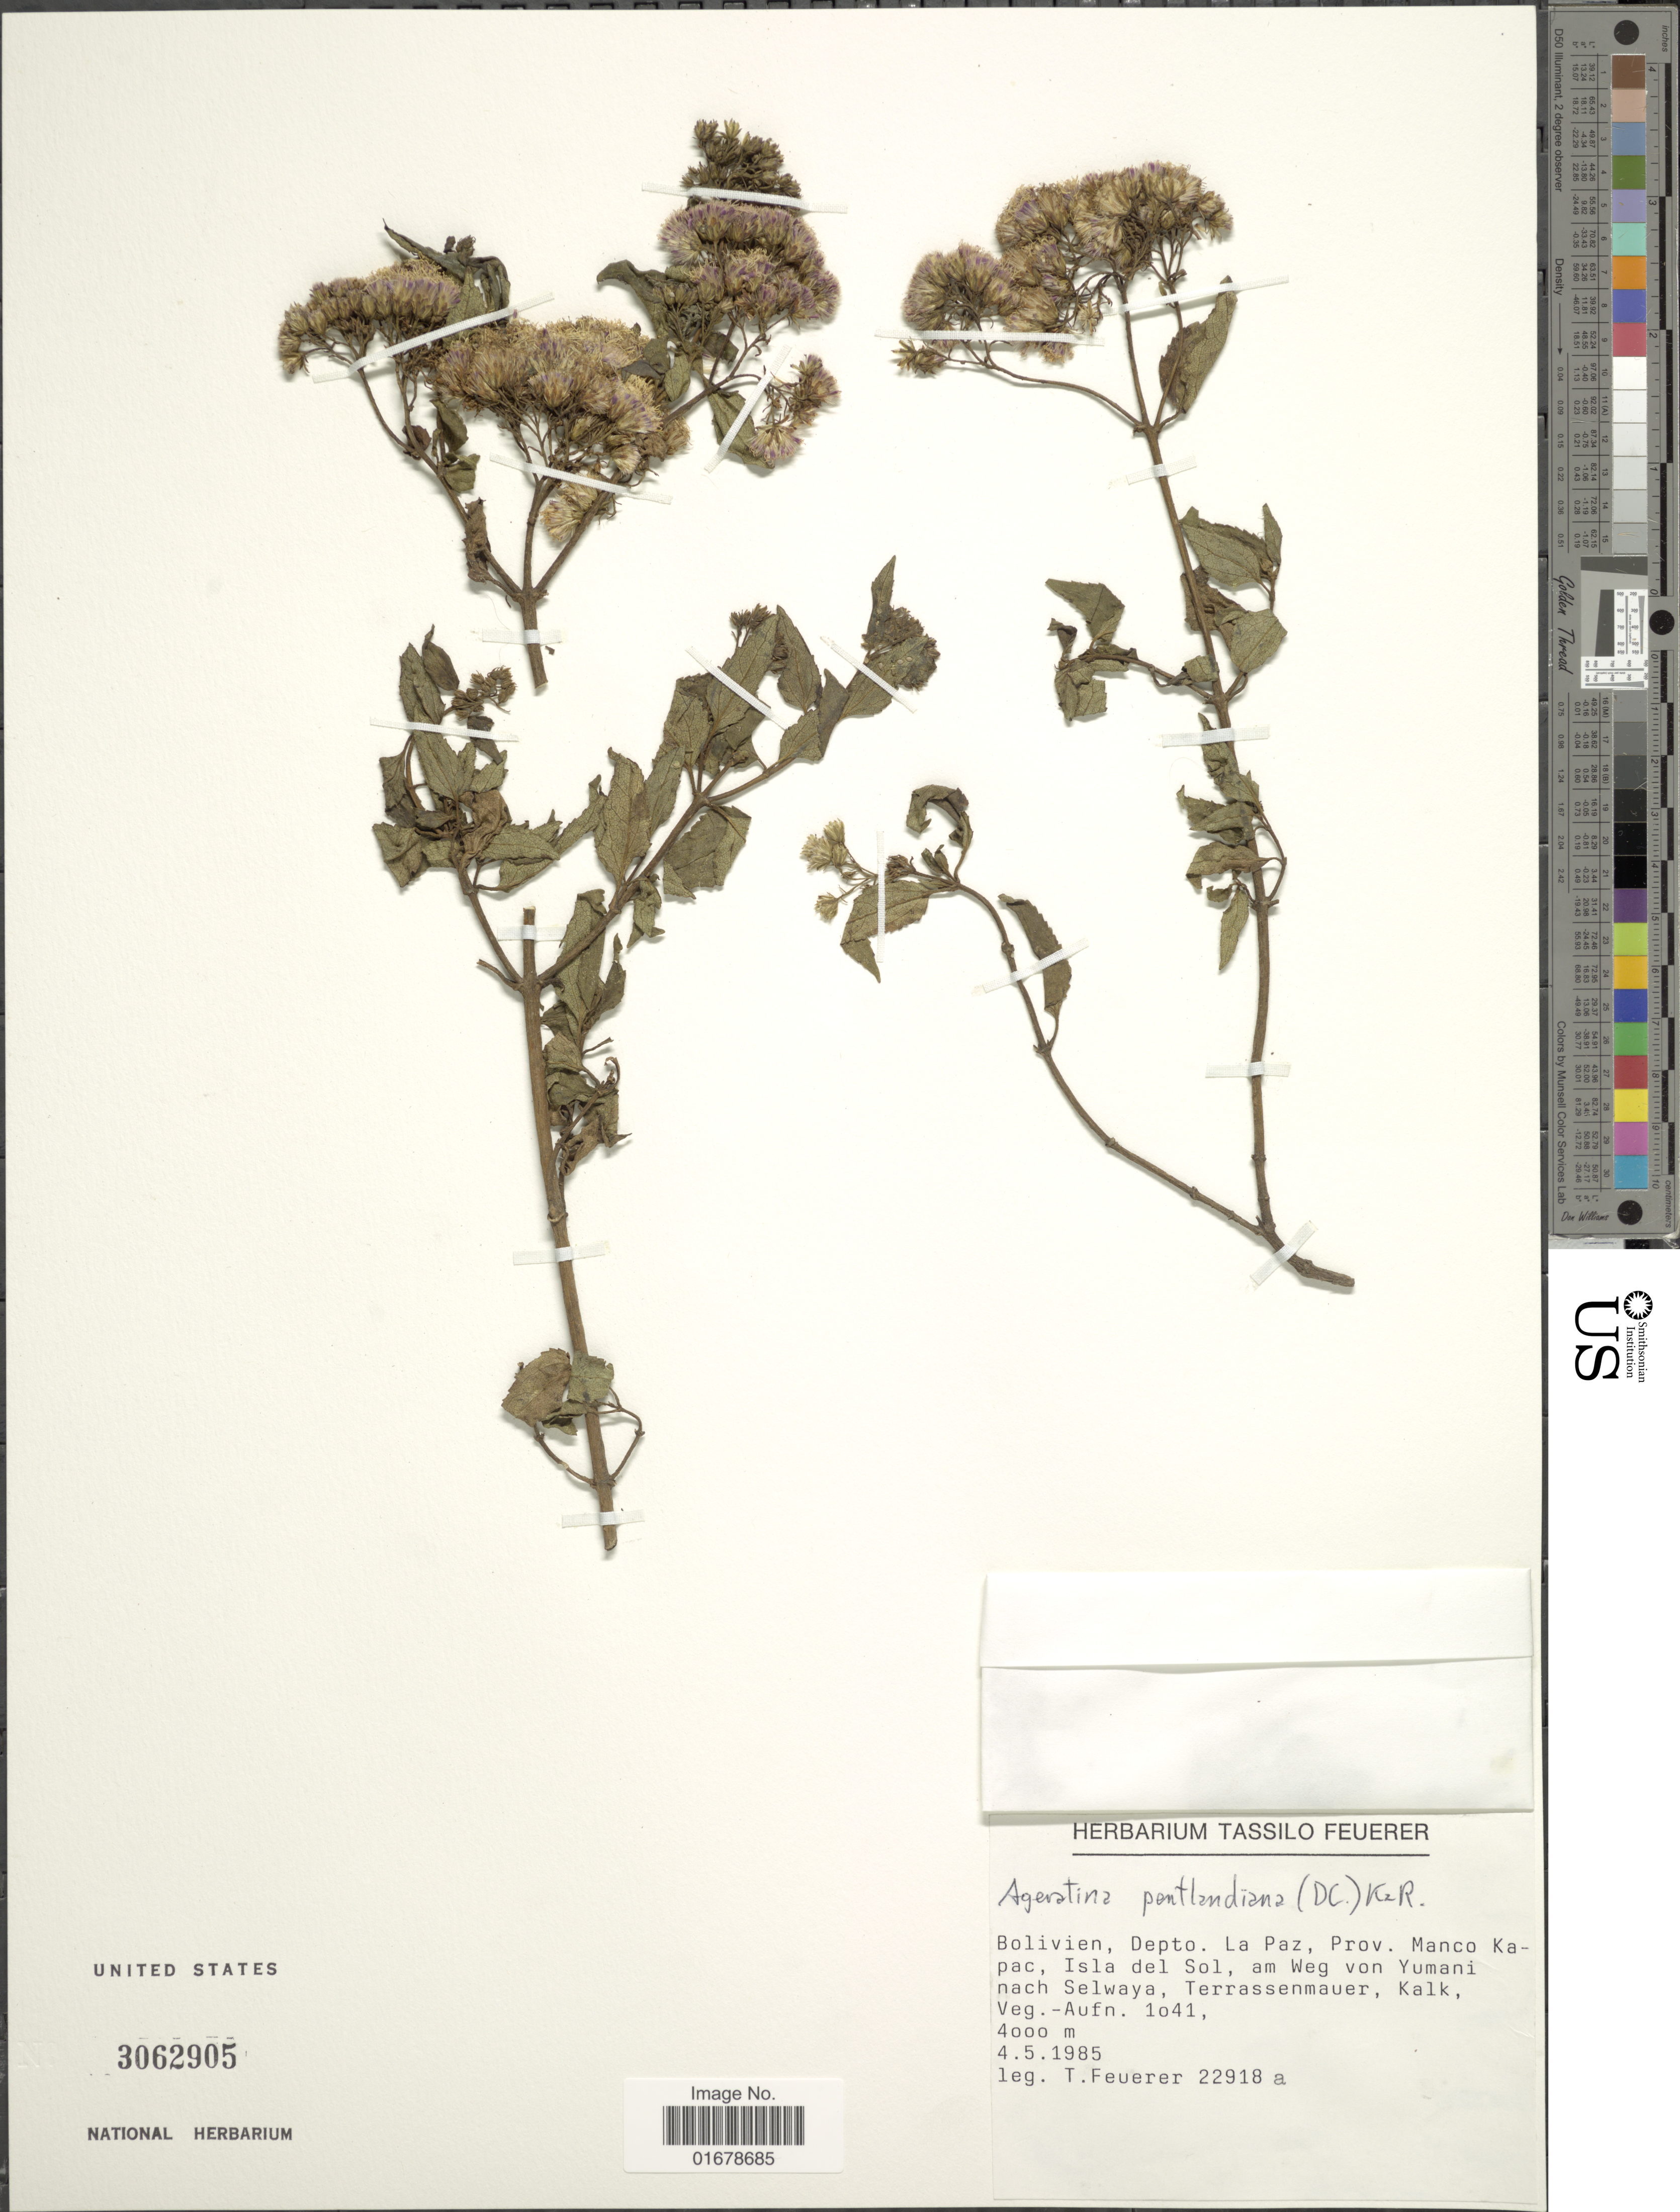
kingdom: Plantae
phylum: Tracheophyta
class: Magnoliopsida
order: Asterales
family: Asteraceae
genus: Ageratina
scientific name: Ageratina pentlandiana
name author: (DC.) R.M. King & H. Rob.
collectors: T. Feuerer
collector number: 22918a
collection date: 1985-05-04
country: Bolivia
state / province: La Paz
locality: Bolivien, Depto. La Paz, Prov. Manco Kapac, Isla del Sol, am Weh von Yumani nach Selwaya, terrassenmauer, Kalk Veg.- Aufn. 1041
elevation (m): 4000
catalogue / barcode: US 3062905